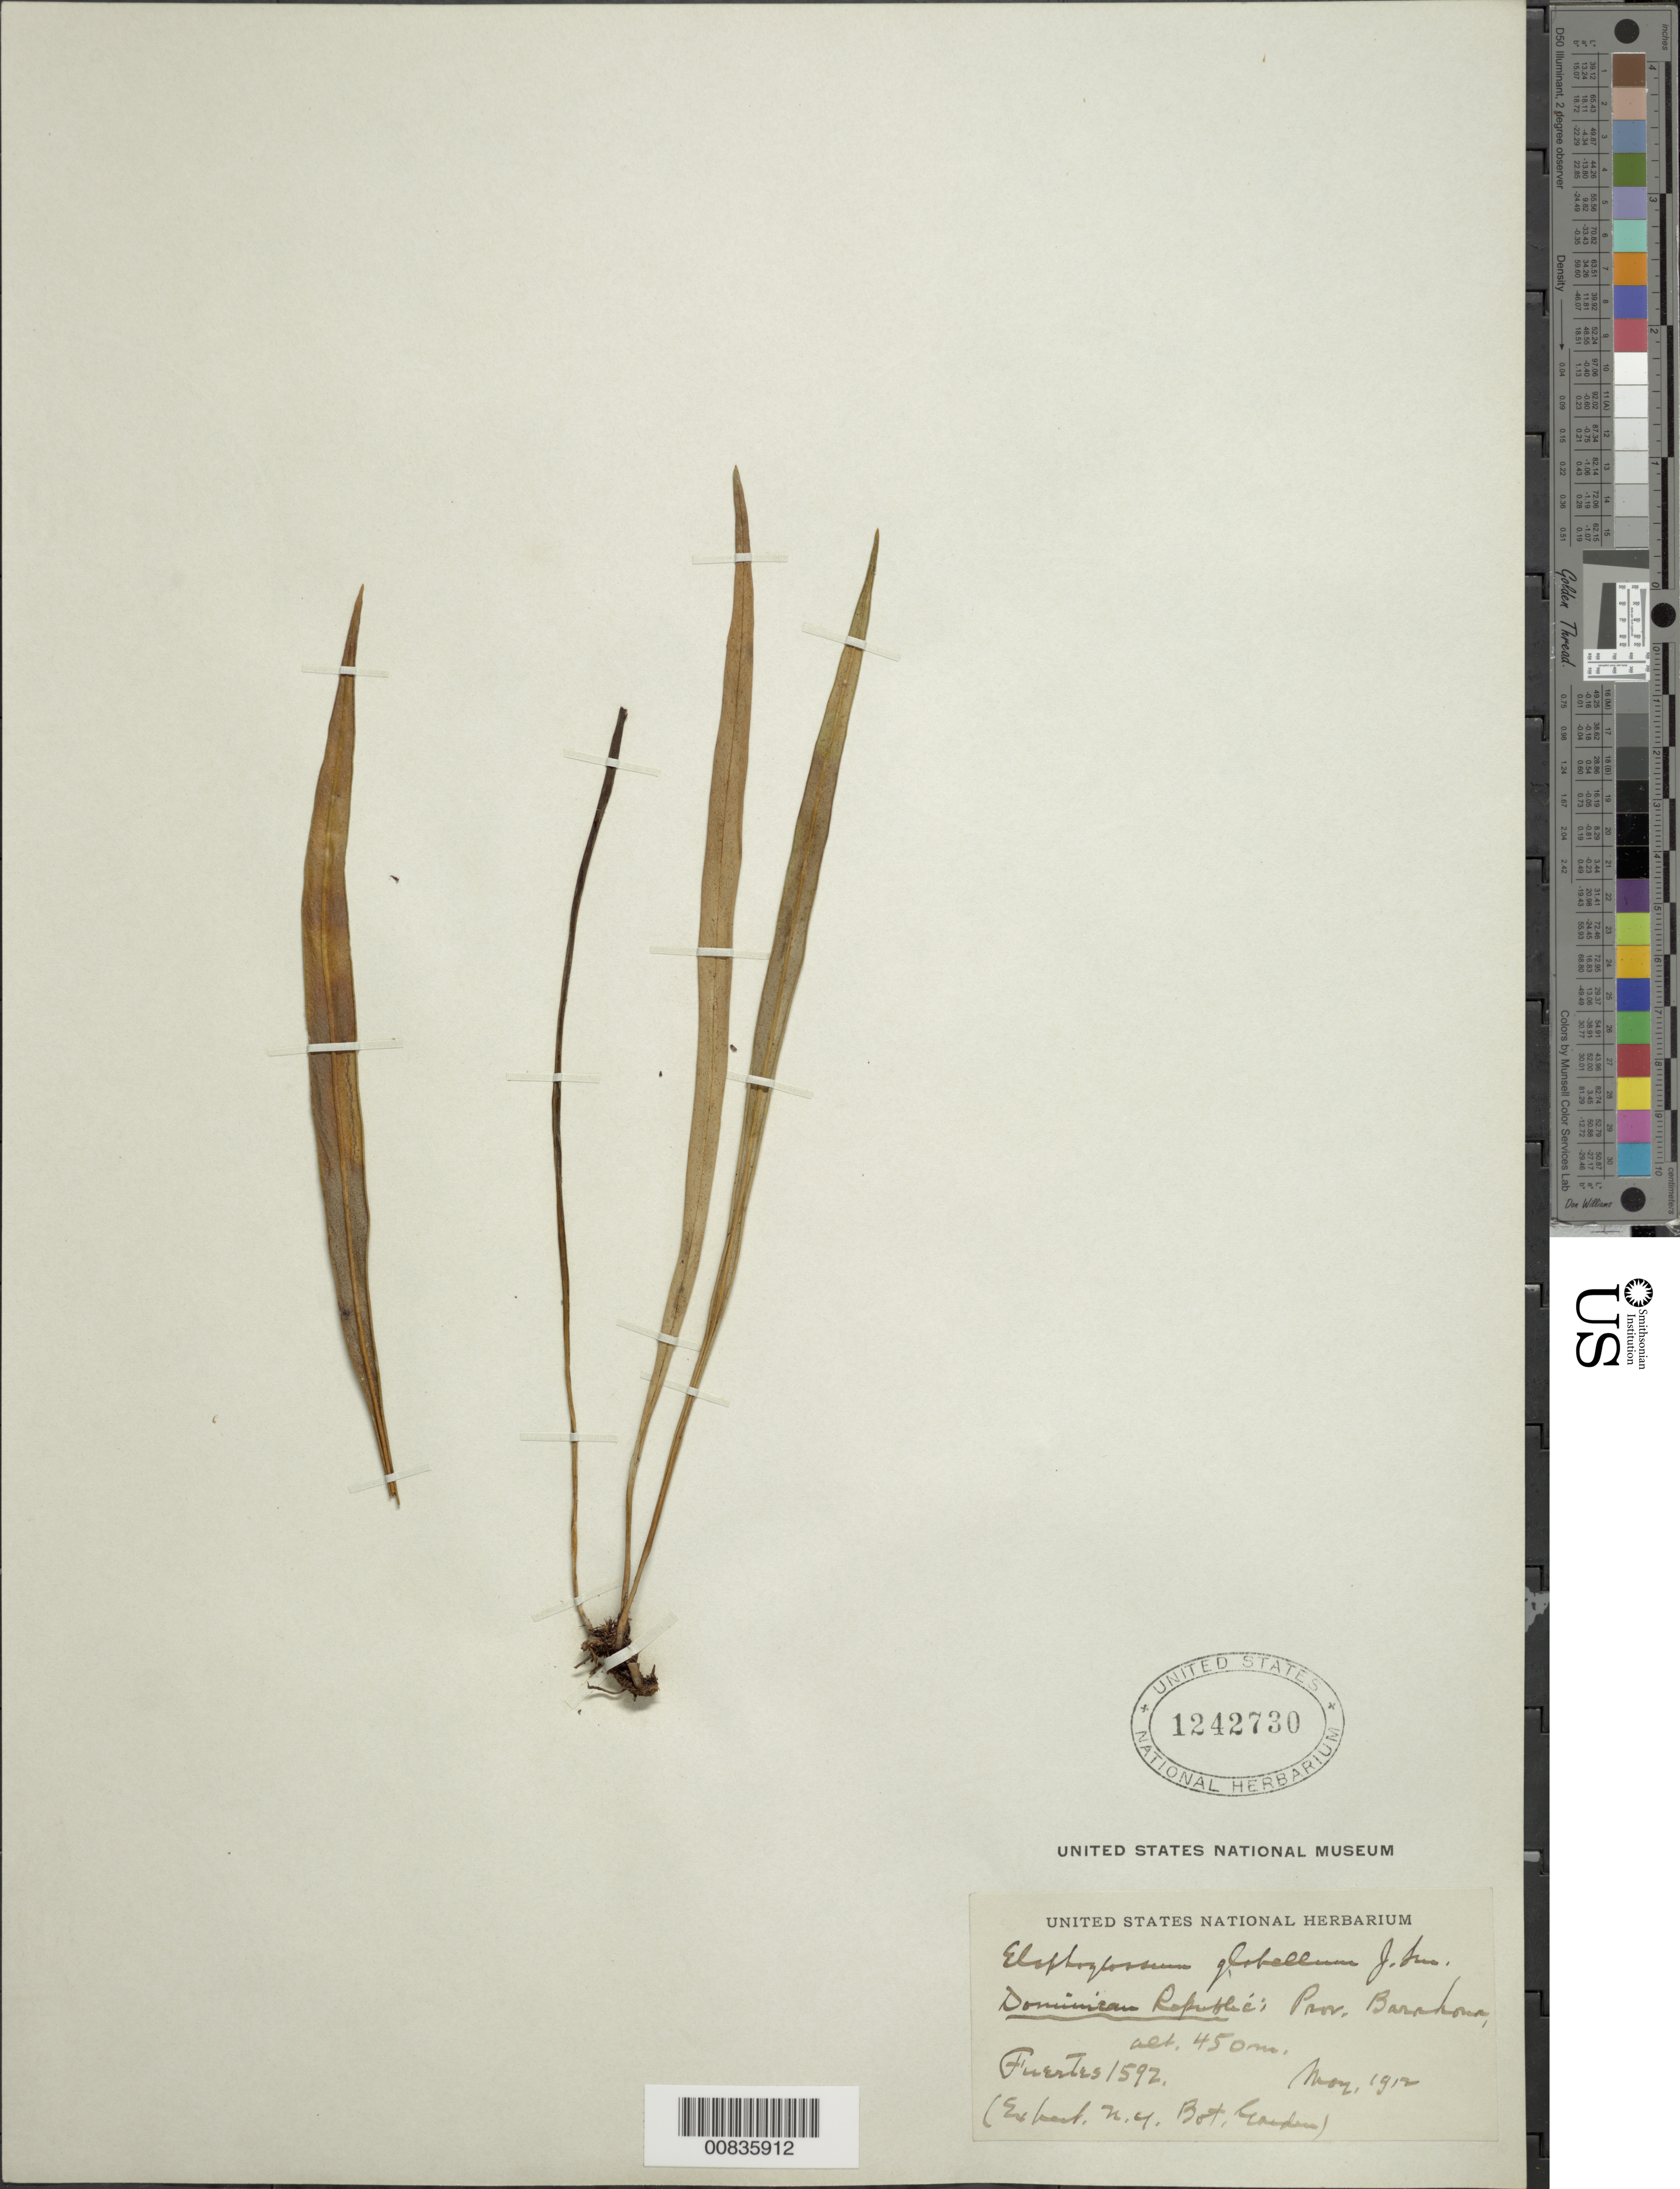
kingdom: Plantae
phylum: Tracheophyta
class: Polypodiopsida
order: Polypodiales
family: Dryopteridaceae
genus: Elaphoglossum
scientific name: Elaphoglossum glabellum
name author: J. Sm.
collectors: M. D. Fuertes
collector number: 1592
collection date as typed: May 1912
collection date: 1912-05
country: Dominican Republic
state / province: Barahona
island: Hispaniola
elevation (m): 450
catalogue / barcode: US 1242730